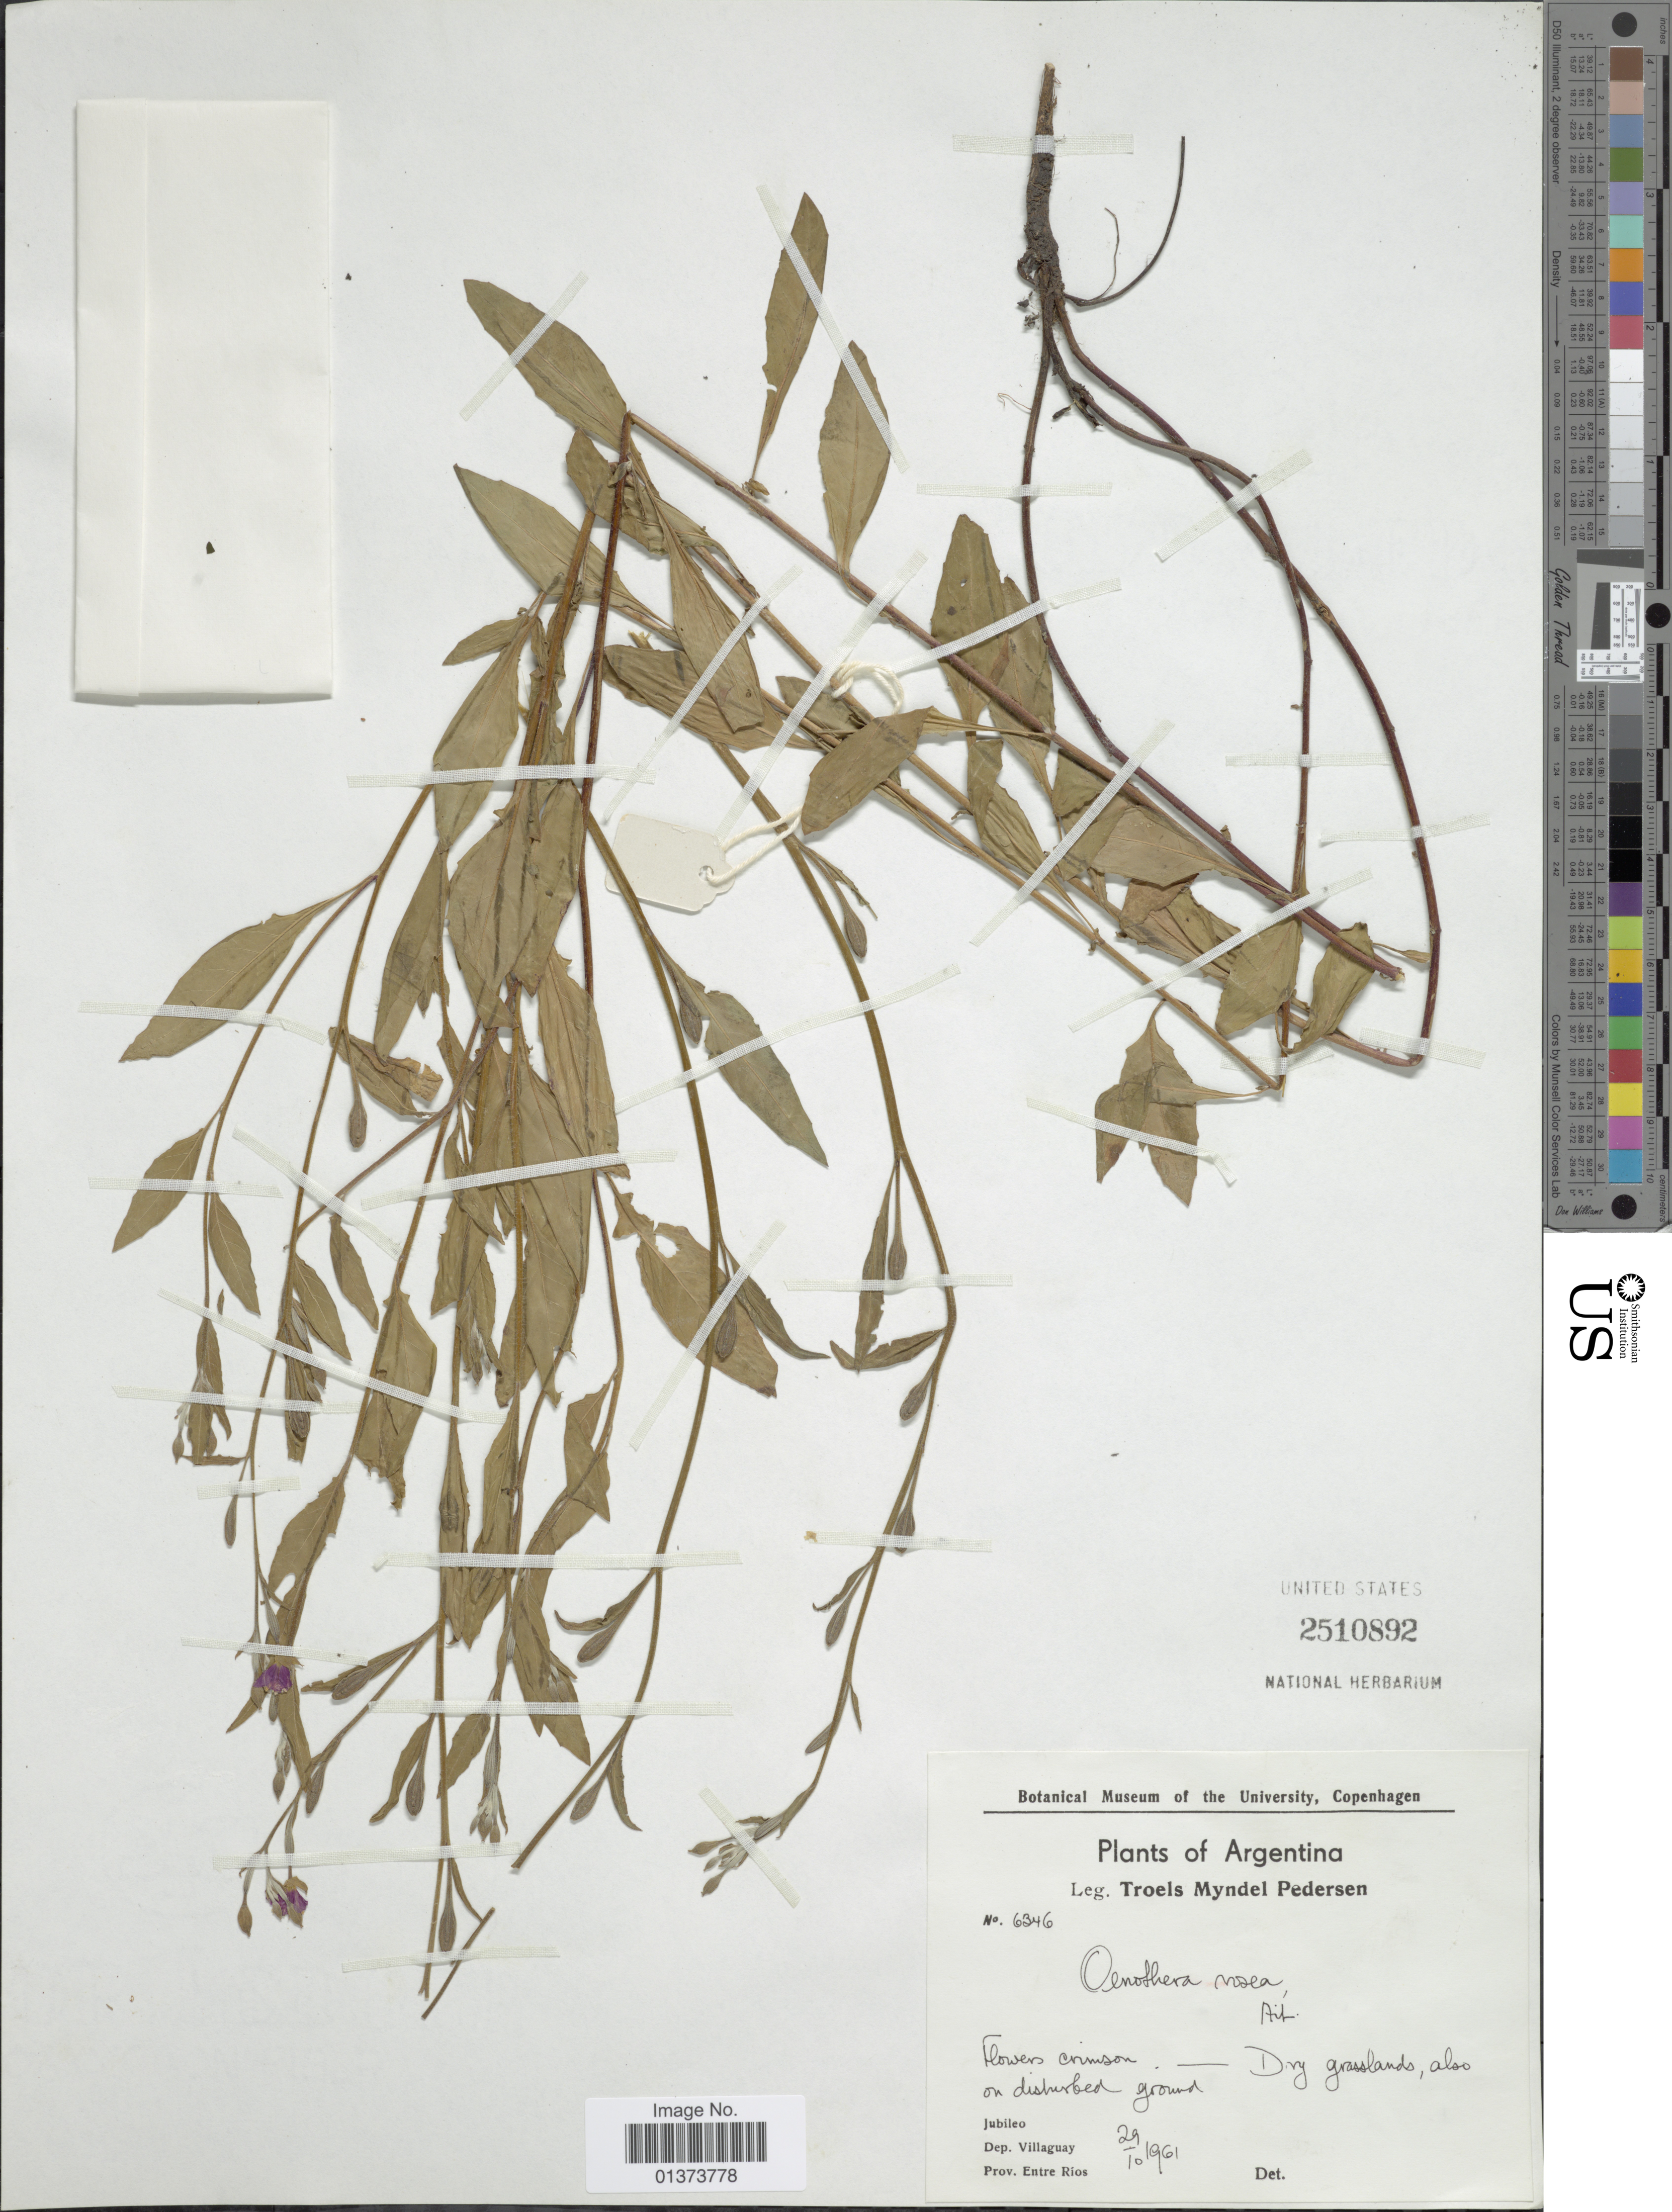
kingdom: Plantae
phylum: Tracheophyta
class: Magnoliopsida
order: Myrtales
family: Onagraceae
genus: Oenothera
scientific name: Oenothera rosea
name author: L'Hér. ex Aiton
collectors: T. Pederson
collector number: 6346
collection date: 1961-10-29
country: Argentina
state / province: Entre Rios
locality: Jubileo, Dep. Villaguay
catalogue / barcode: US 2510892